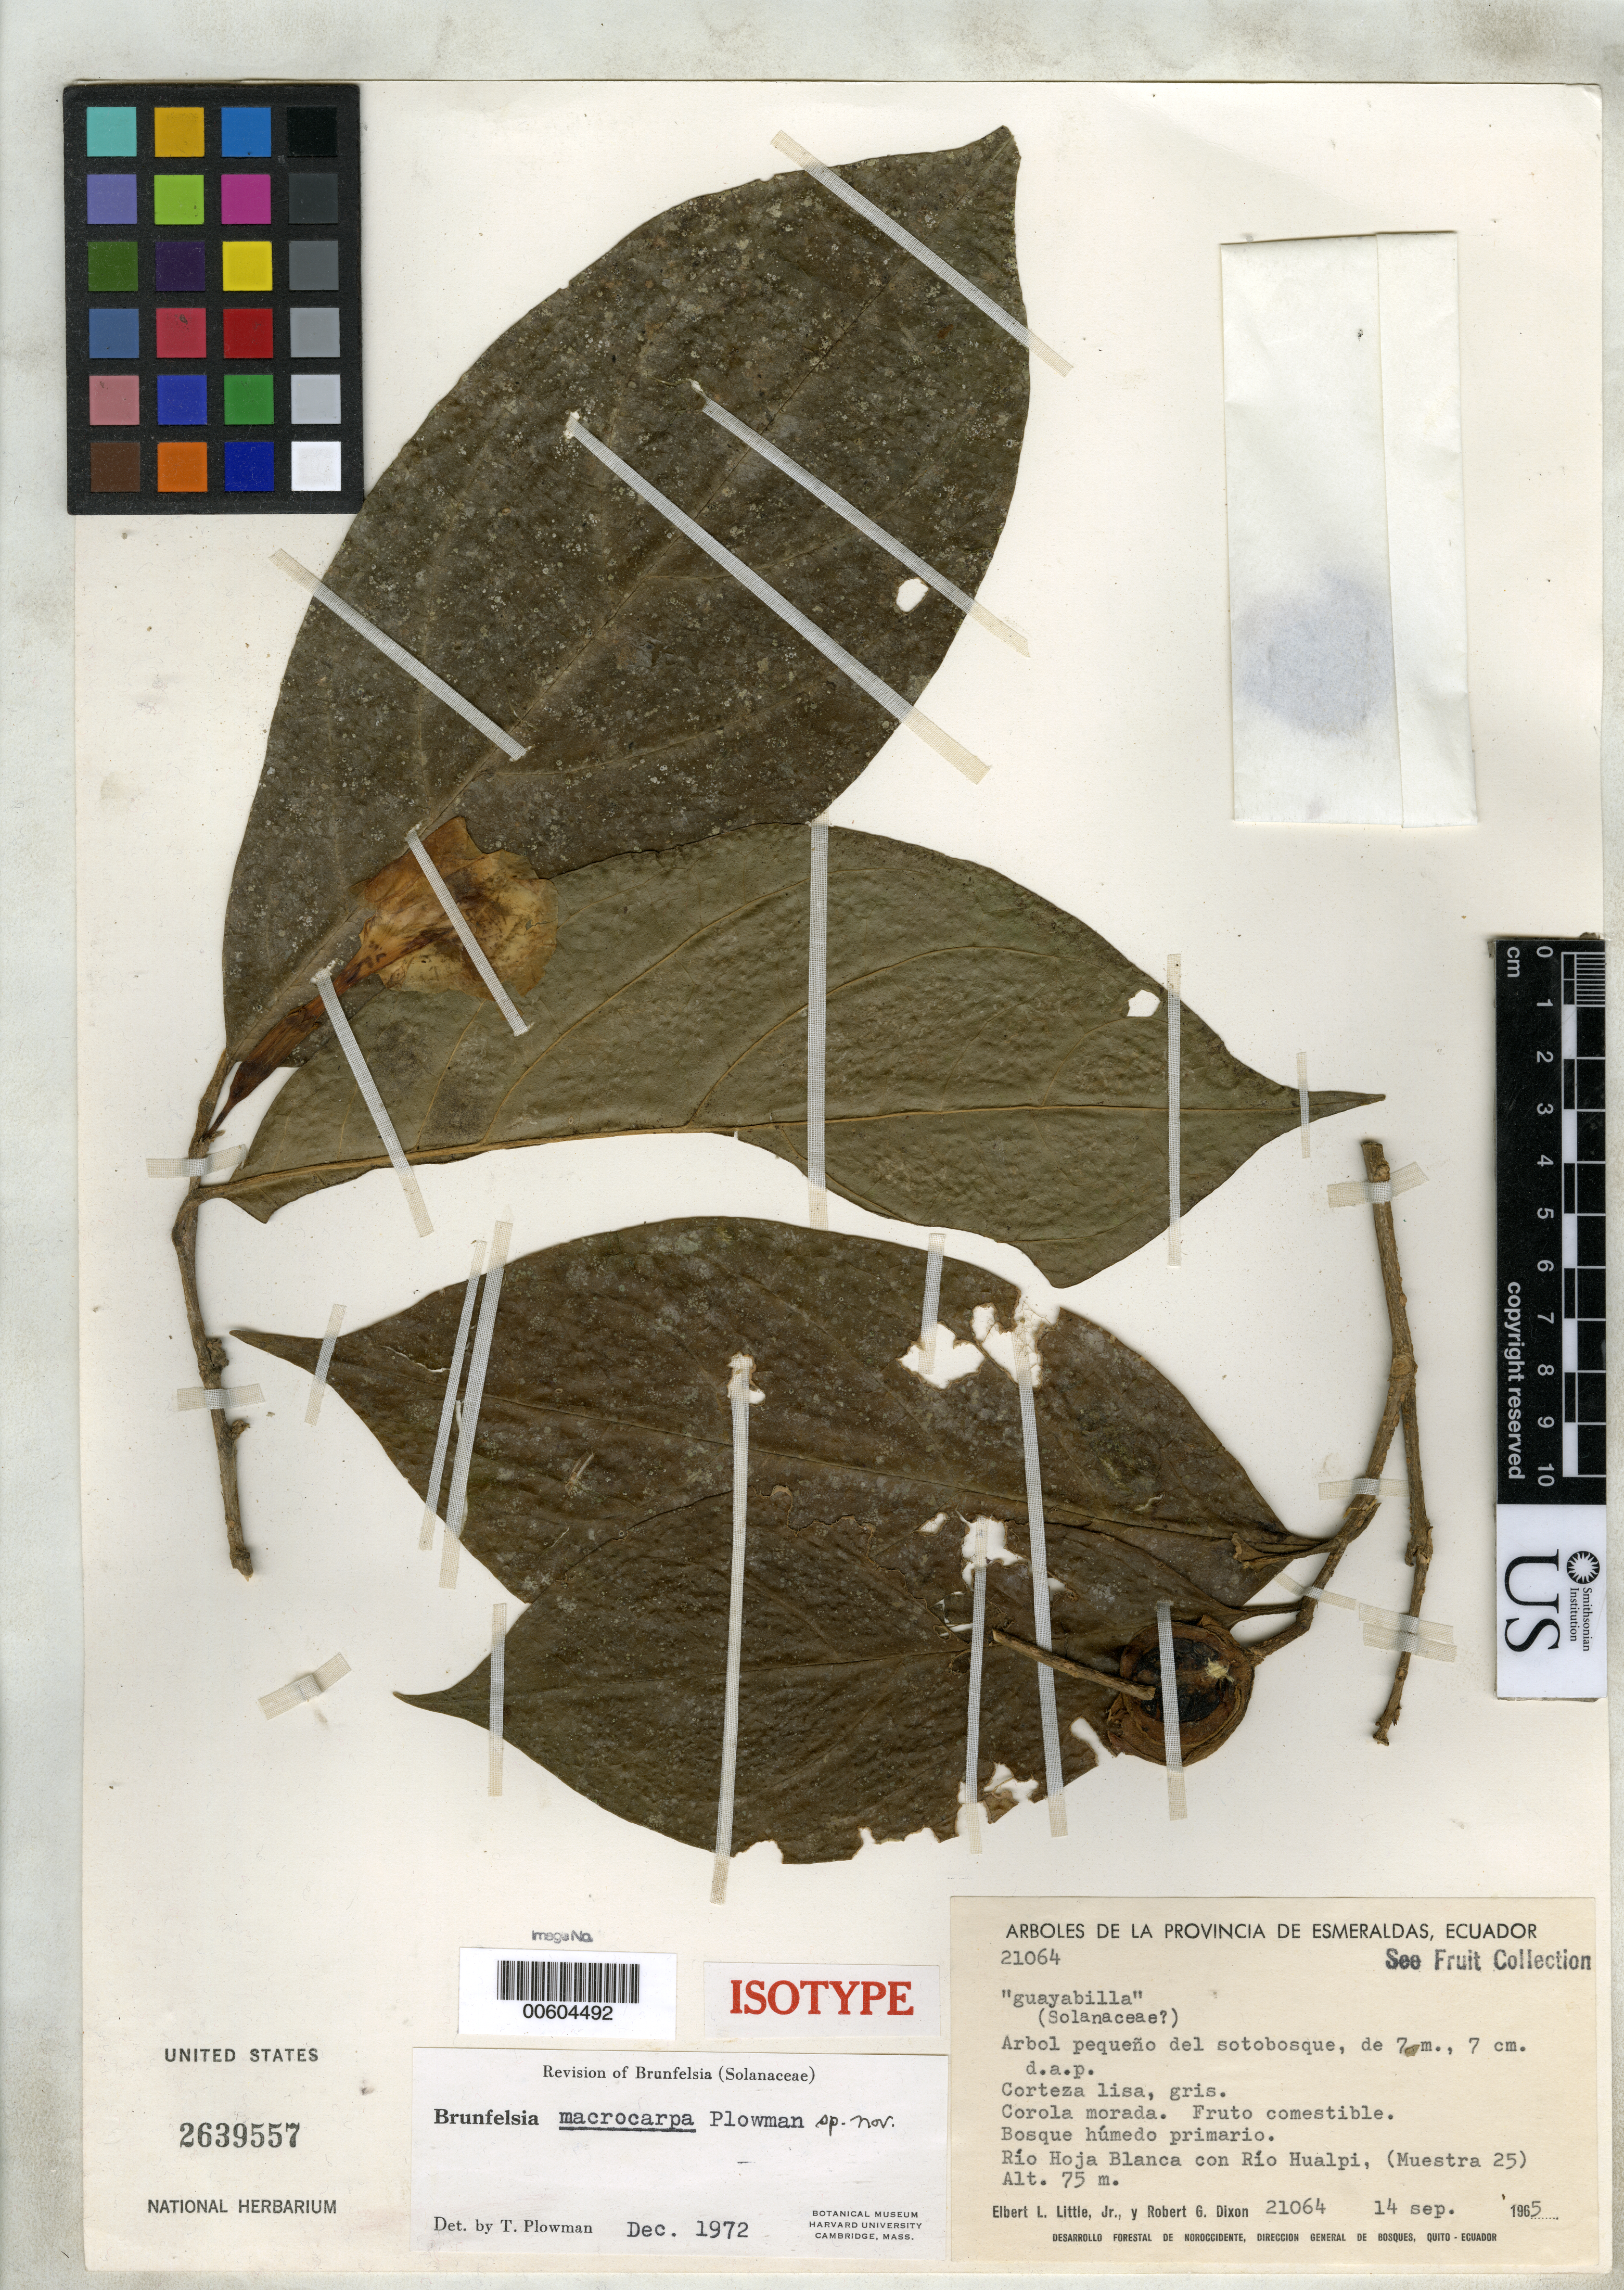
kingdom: Plantae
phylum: Tracheophyta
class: Magnoliopsida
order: Solanales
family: Solanaceae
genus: Brunfelsia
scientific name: Brunfelsia macrocarpa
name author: Plowman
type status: Isotype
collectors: E. L. Little & R. G. Dixon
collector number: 21064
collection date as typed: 14 Sep 1965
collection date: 1965-09-14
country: Ecuador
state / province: Esmeraldas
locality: Rio Hoja Blanca con Rio Hualpi, Muestra 25.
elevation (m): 75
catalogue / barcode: US 2639557